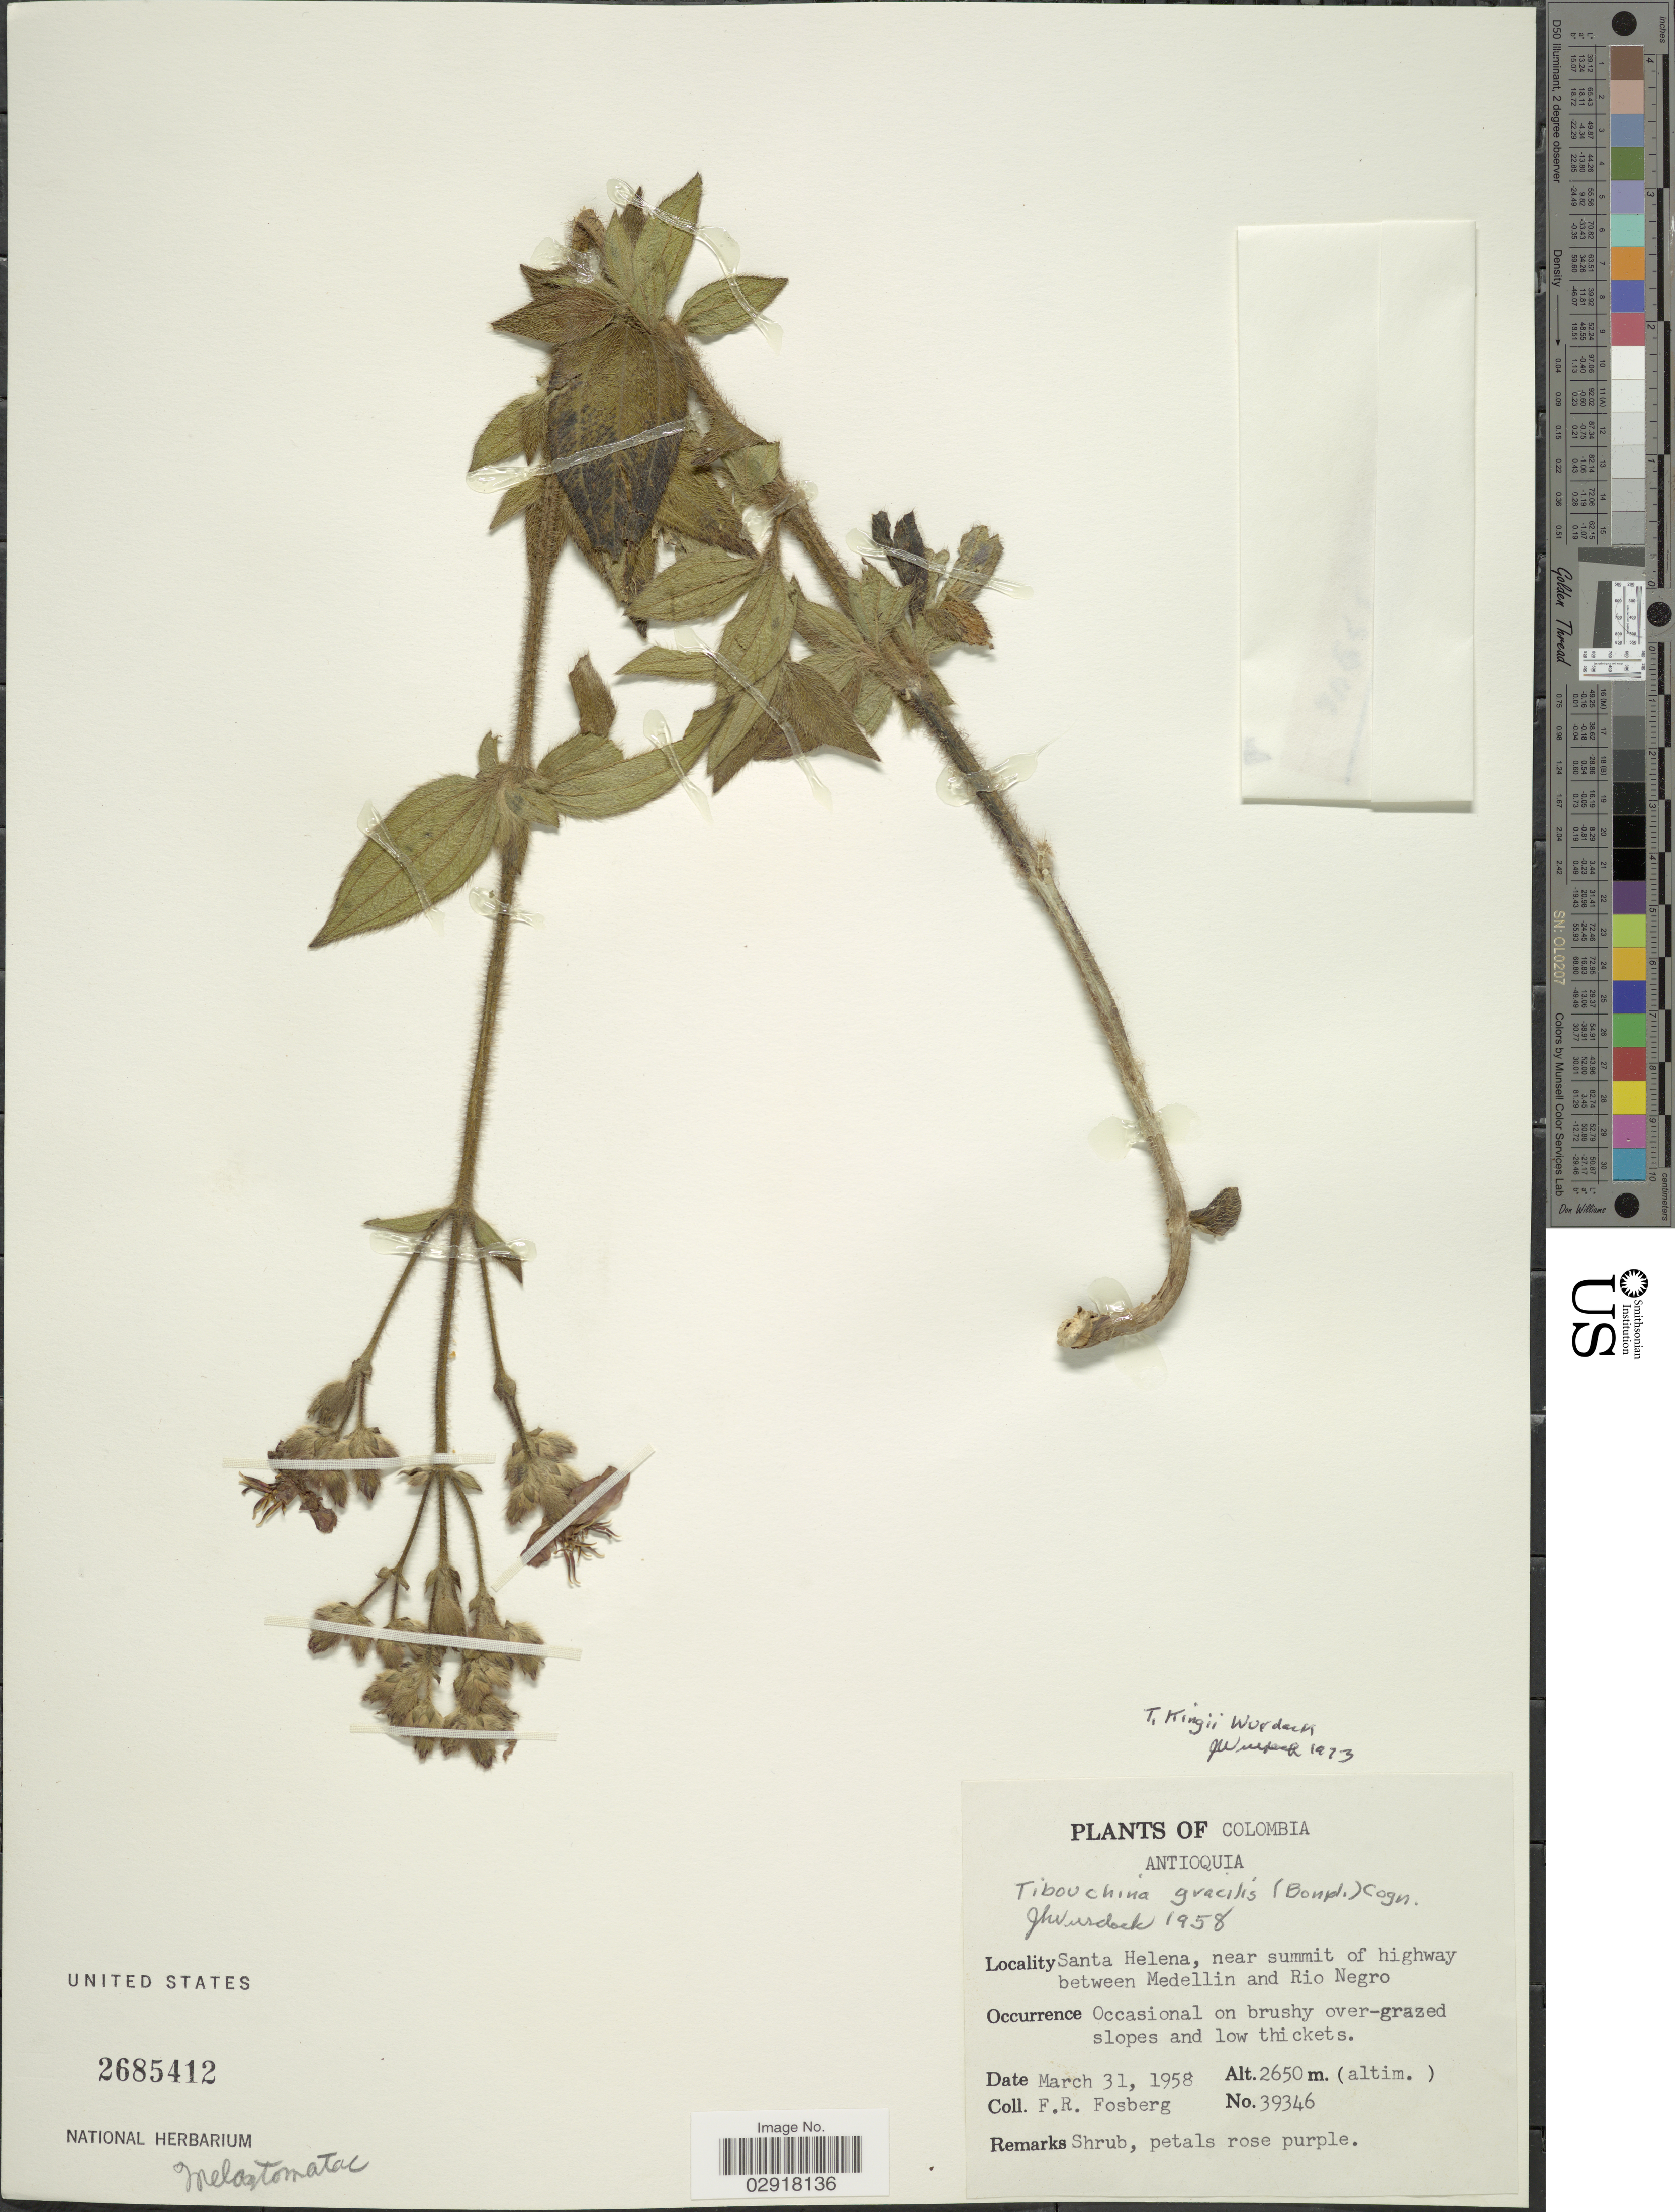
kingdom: Plantae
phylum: Tracheophyta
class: Magnoliopsida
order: Myrtales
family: Melastomataceae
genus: Chaetogastra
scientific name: Chaetogastra kingii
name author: (Wurdack) P.J.F. Guim. & Michelang.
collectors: F. R. Fosberg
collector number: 39346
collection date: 1958-03-31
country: Colombia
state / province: Antioquia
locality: Santa Helena, near summit of highway between Medellin and Rio Negro.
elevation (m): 2650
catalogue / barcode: US 2685412